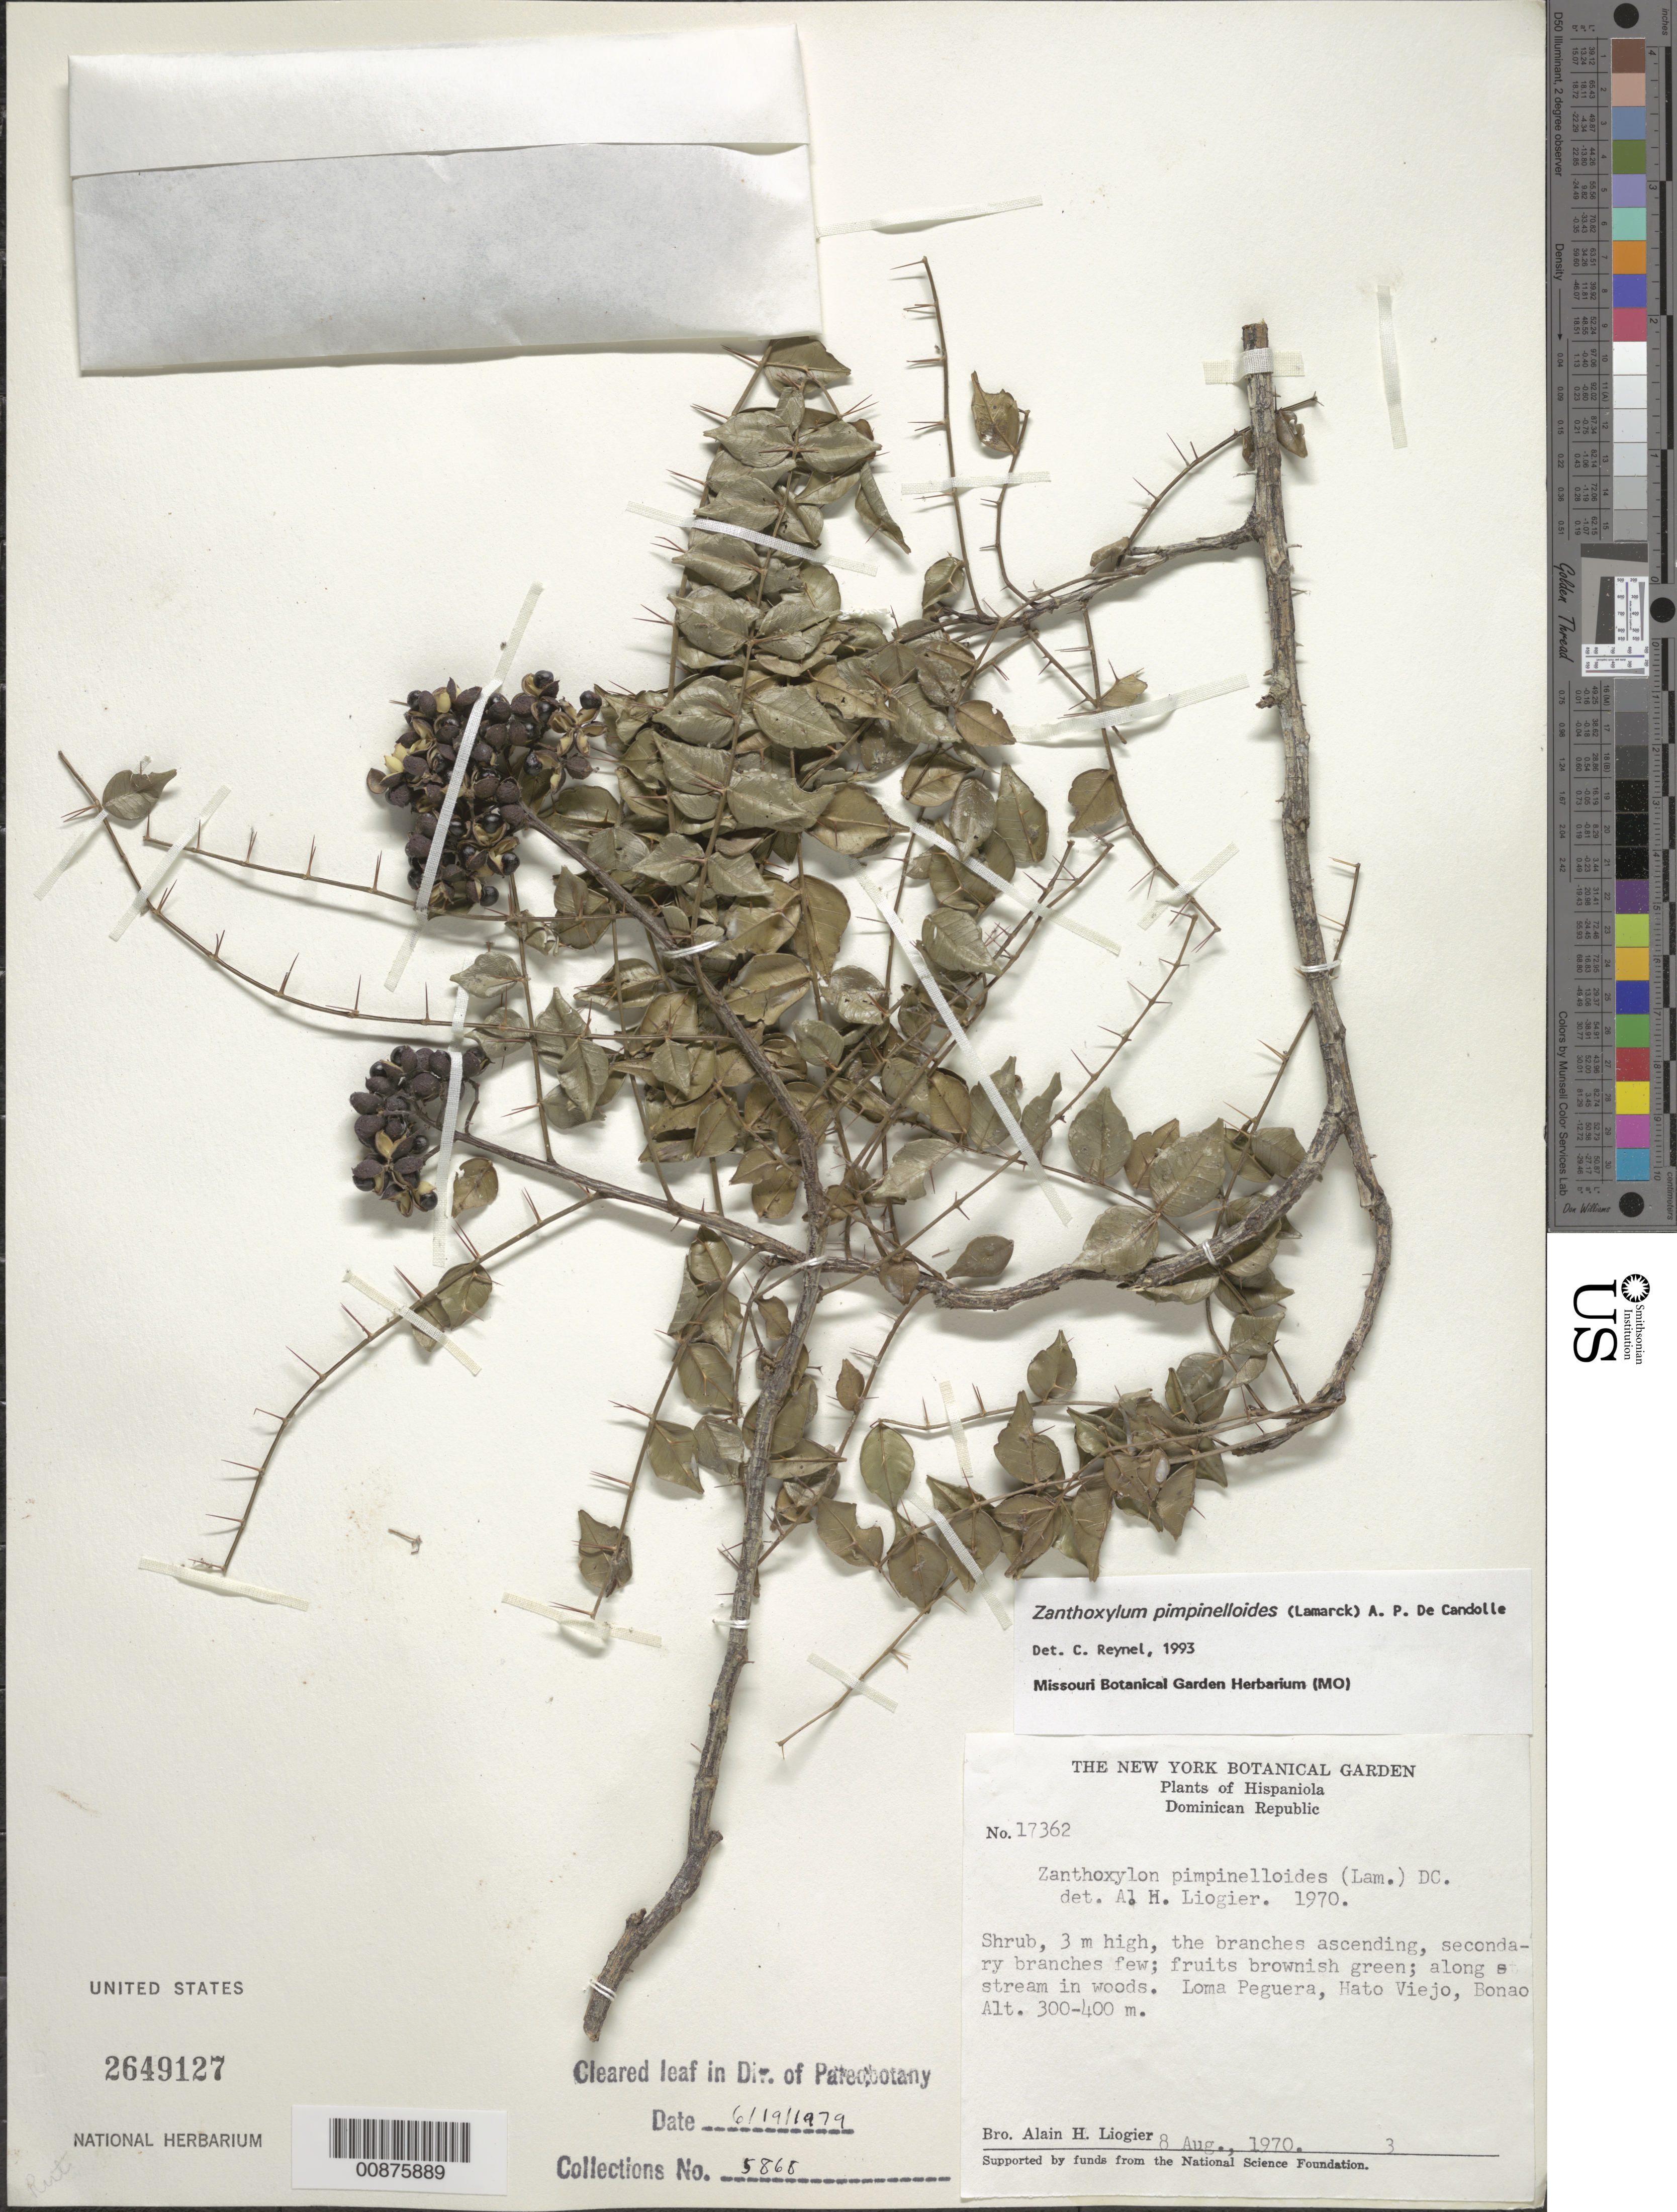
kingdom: Plantae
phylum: Tracheophyta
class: Magnoliopsida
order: Sapindales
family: Rutaceae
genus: Zanthoxylum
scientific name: Zanthoxylum pimpinelloides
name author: (Lam.) DC.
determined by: Reynel, Carlos A., (MO), Missouri Botanical Garden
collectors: A. H. Liogier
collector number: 17362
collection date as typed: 08 Aug 1970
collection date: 1970-08-08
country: Dominican Republic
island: Hispaniola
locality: Loma Peguera, Hato Viejo, Bonao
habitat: Along a stream in woods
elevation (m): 300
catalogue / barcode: US 2649127